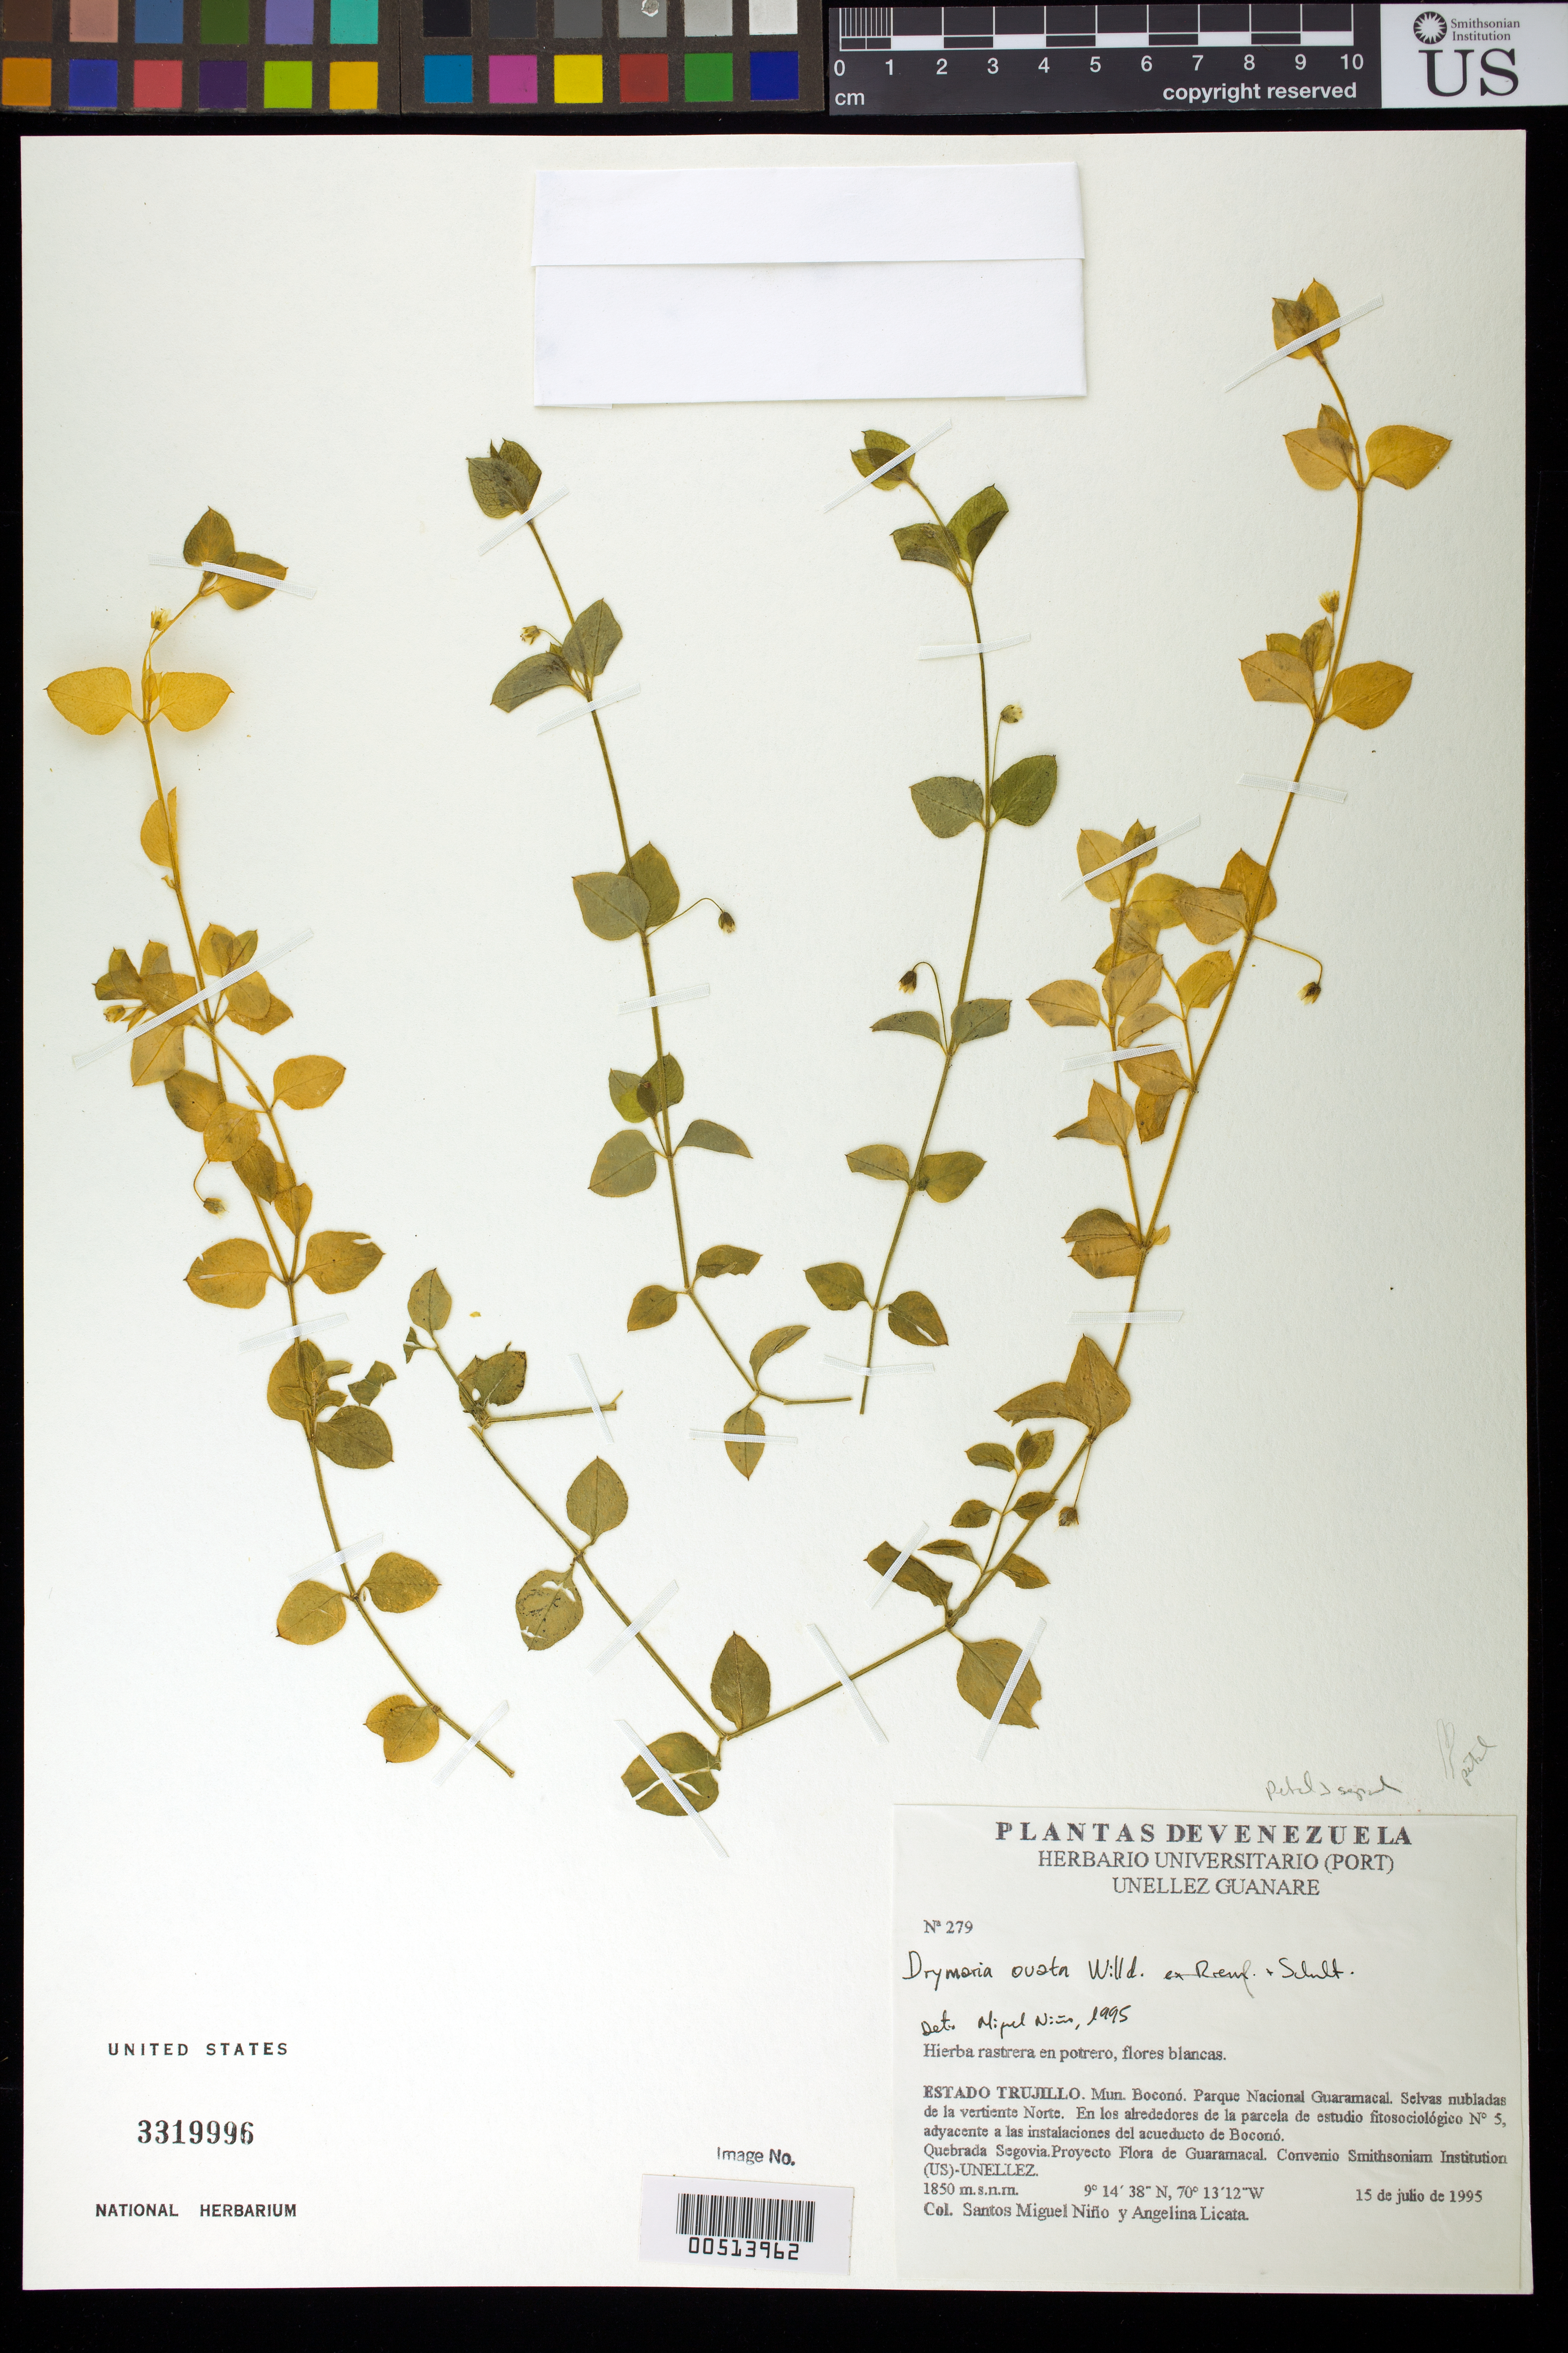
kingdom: Plantae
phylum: Tracheophyta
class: Magnoliopsida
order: Caryophyllales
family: Caryophyllaceae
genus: Drymaria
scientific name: Drymaria ovata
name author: Humb. & Bonpl. ex Schult.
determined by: Niño, S. M., (PORT), BioCentro-UNELLEZ (VENEZUELA)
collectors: S. M. Niño & A. Licata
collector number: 279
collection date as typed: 15 Jul 1995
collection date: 1995-07-15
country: Venezuela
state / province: Trujillo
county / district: Boconó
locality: Parque Nacional Guaramacal, vertiente N, adyacente a las instalaciones del acueducto de Boconó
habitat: Selva nubladas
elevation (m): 1850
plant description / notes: PORT, US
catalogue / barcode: US 3319996